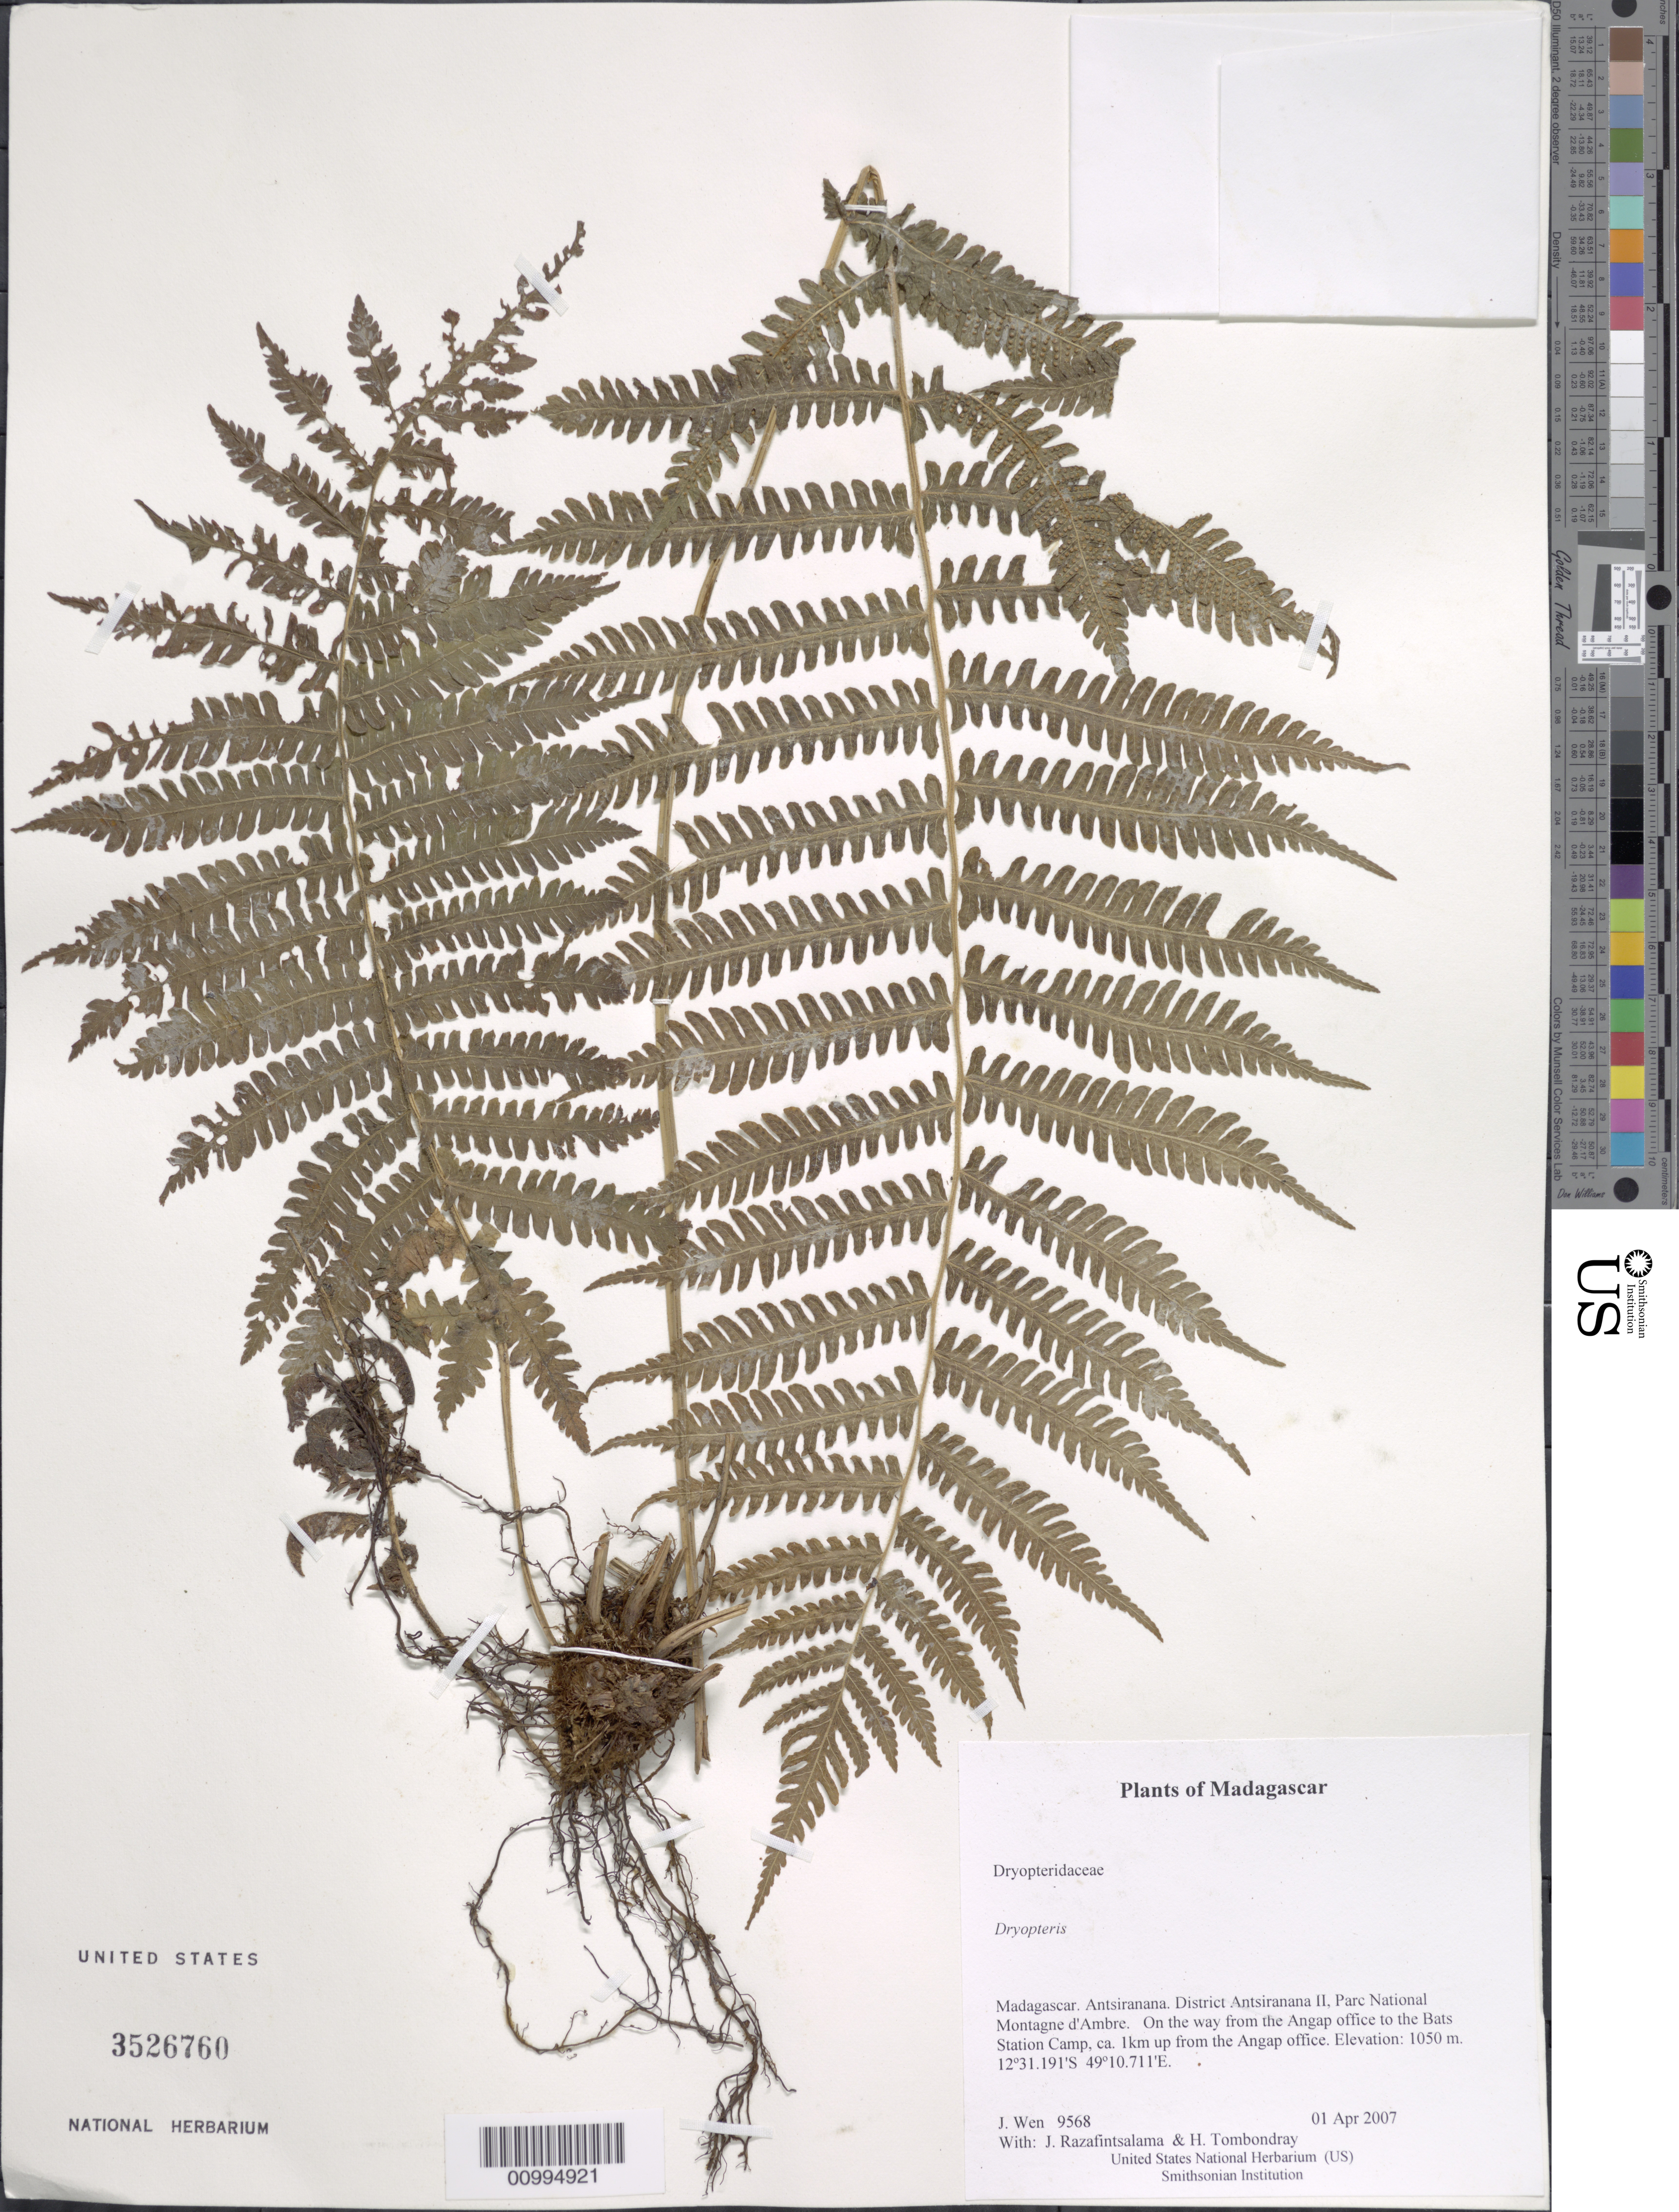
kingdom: Plantae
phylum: Tracheophyta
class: Polypodiopsida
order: Polypodiales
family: Thelypteridaceae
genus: Cyclosorus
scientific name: Cyclosorus sp.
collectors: J. Wen, J. Razafintsalama & H. Tombondray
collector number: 9568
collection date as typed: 01 Apr 2007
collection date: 2007-04-01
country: Madagascar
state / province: Diana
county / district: Antsiranana II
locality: District Antsiranana II, Parc National Montagne d'Ambre. On the way from the Angap office to the Bats Station Camp, ca. 1km up from the Angap office.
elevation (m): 1050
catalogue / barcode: US 3526760